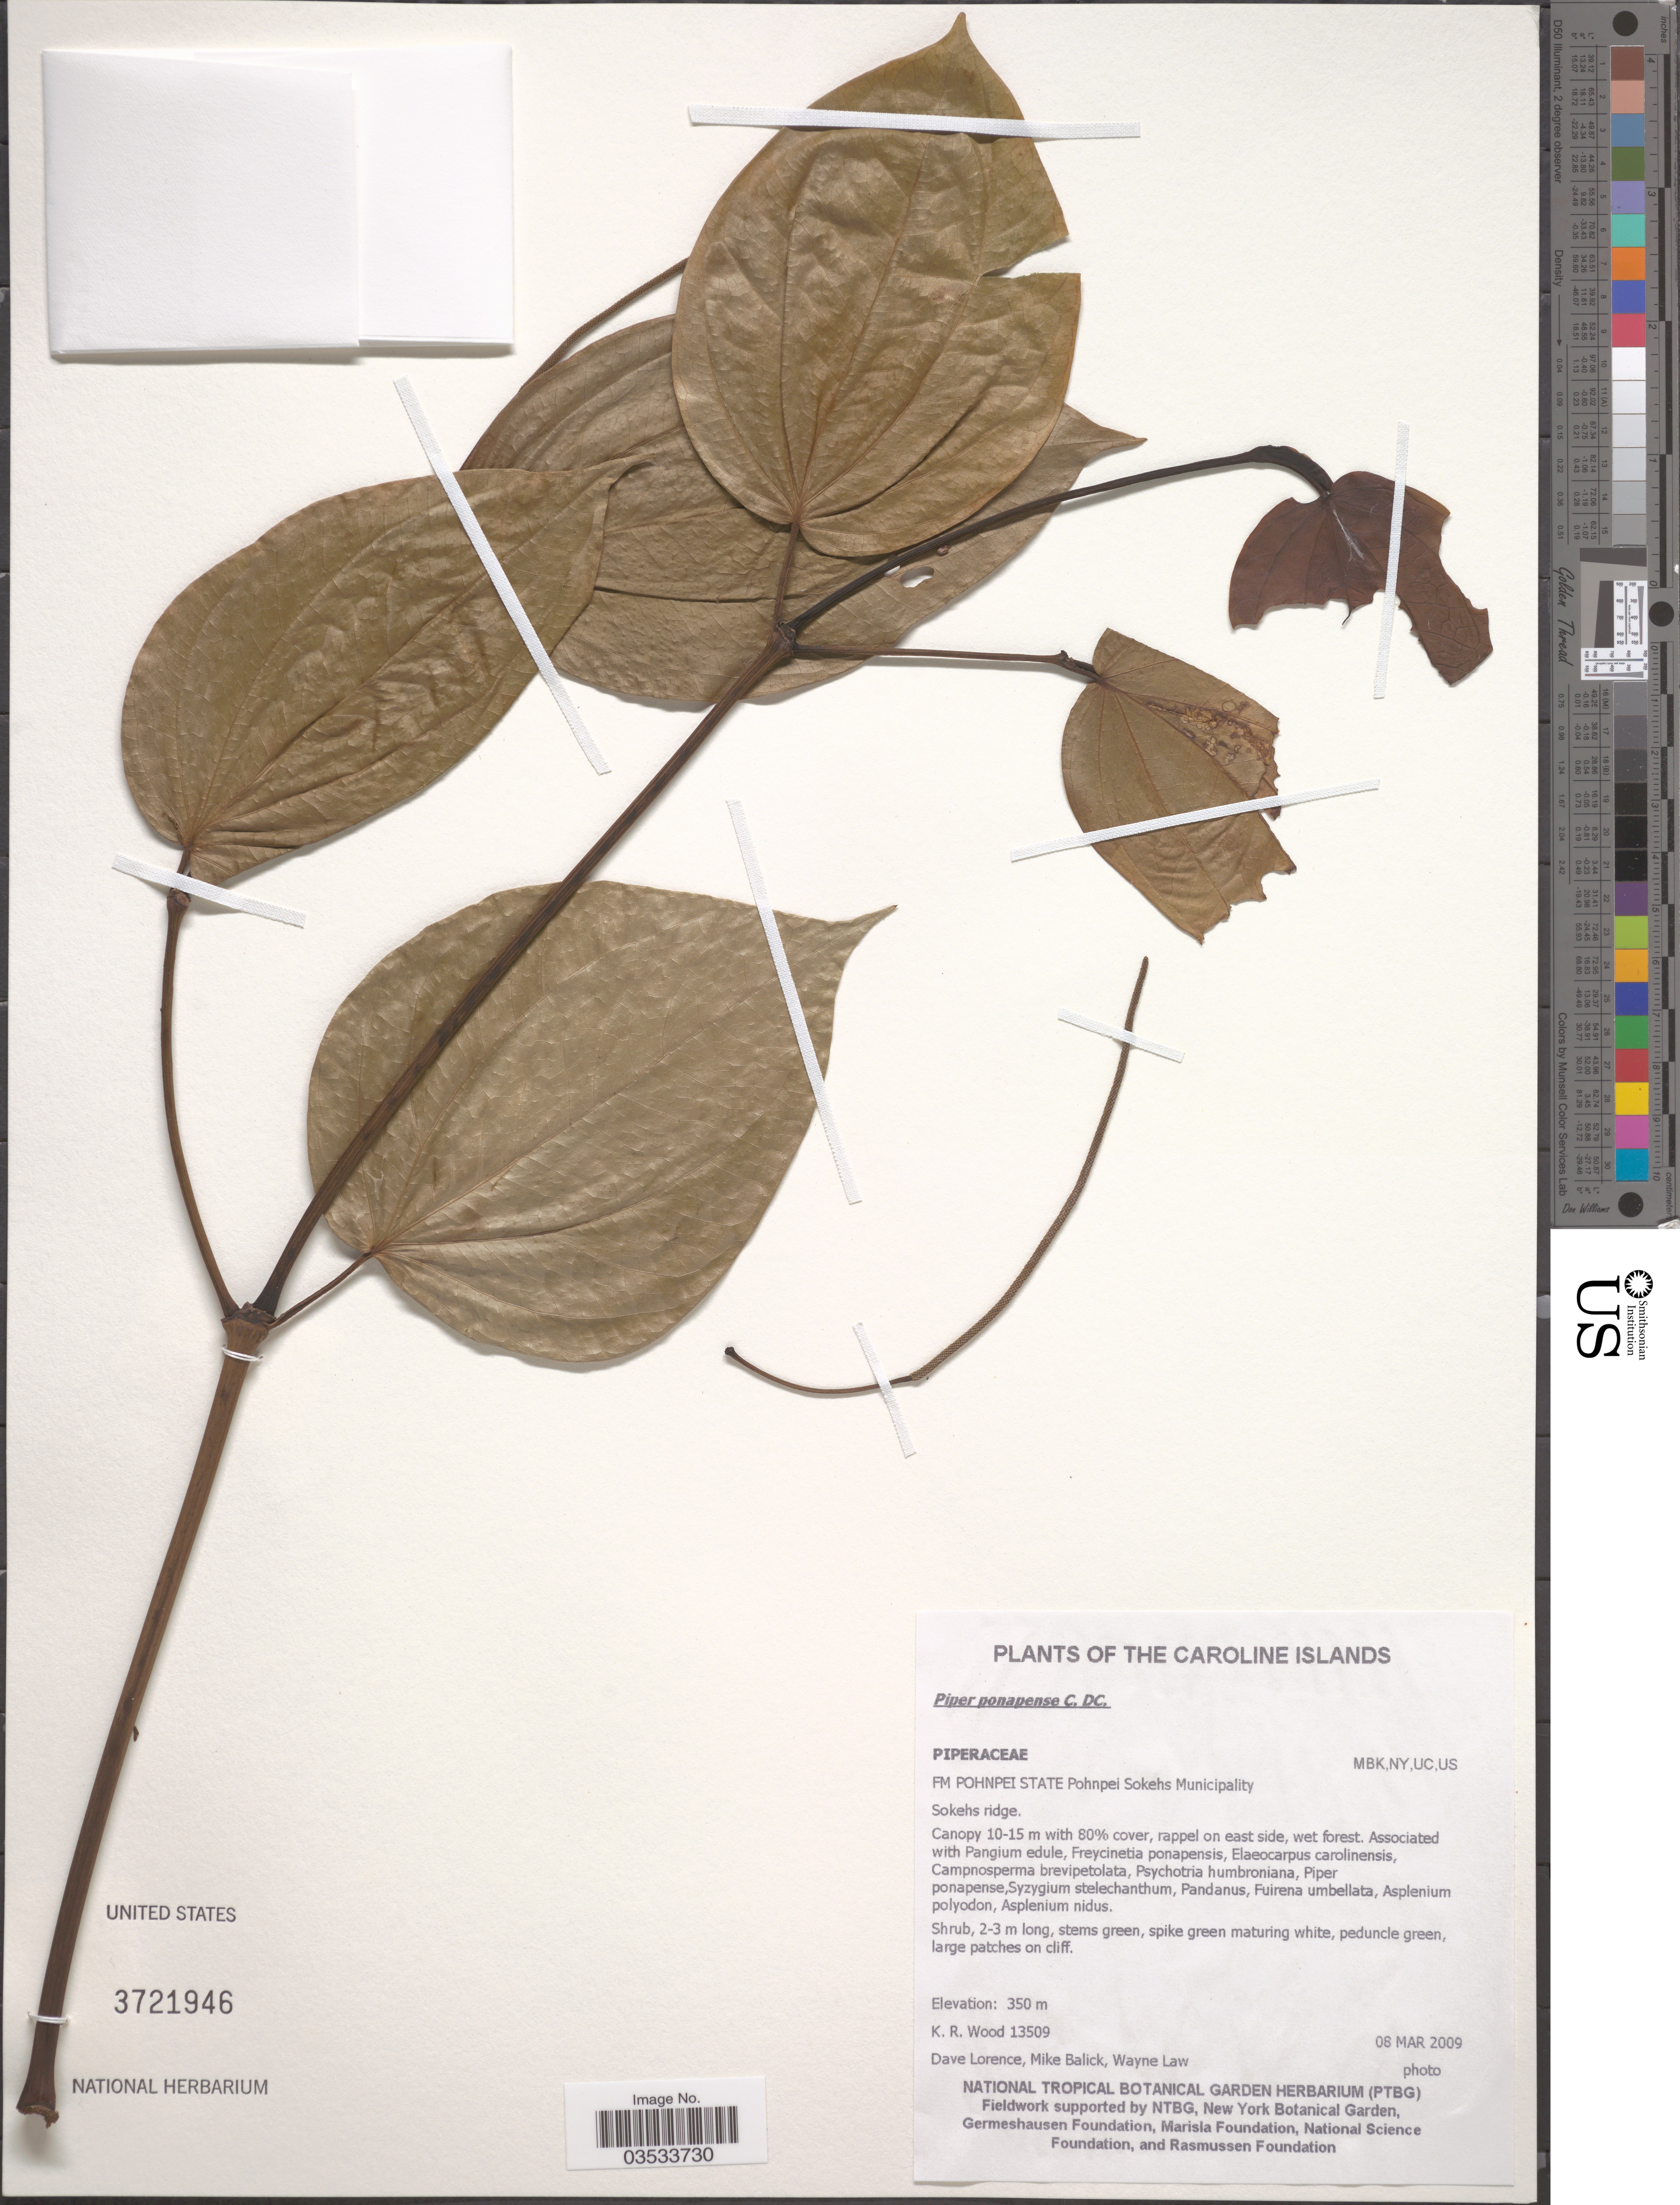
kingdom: Plantae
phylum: Tracheophyta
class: Magnoliopsida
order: Piperales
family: Piperaceae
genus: Piper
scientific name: Piper ponapense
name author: C. DC.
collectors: K. R. Wood, D. Lorence, M. Balick & W. Law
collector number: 13509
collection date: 2009-03-08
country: Micronesia, Federated States of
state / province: Pohnpei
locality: Caroline Islands. FM Pohnpei State Pohnpei Sokehs Municipality. Sokehs ridge.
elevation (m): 350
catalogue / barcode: US 3721946